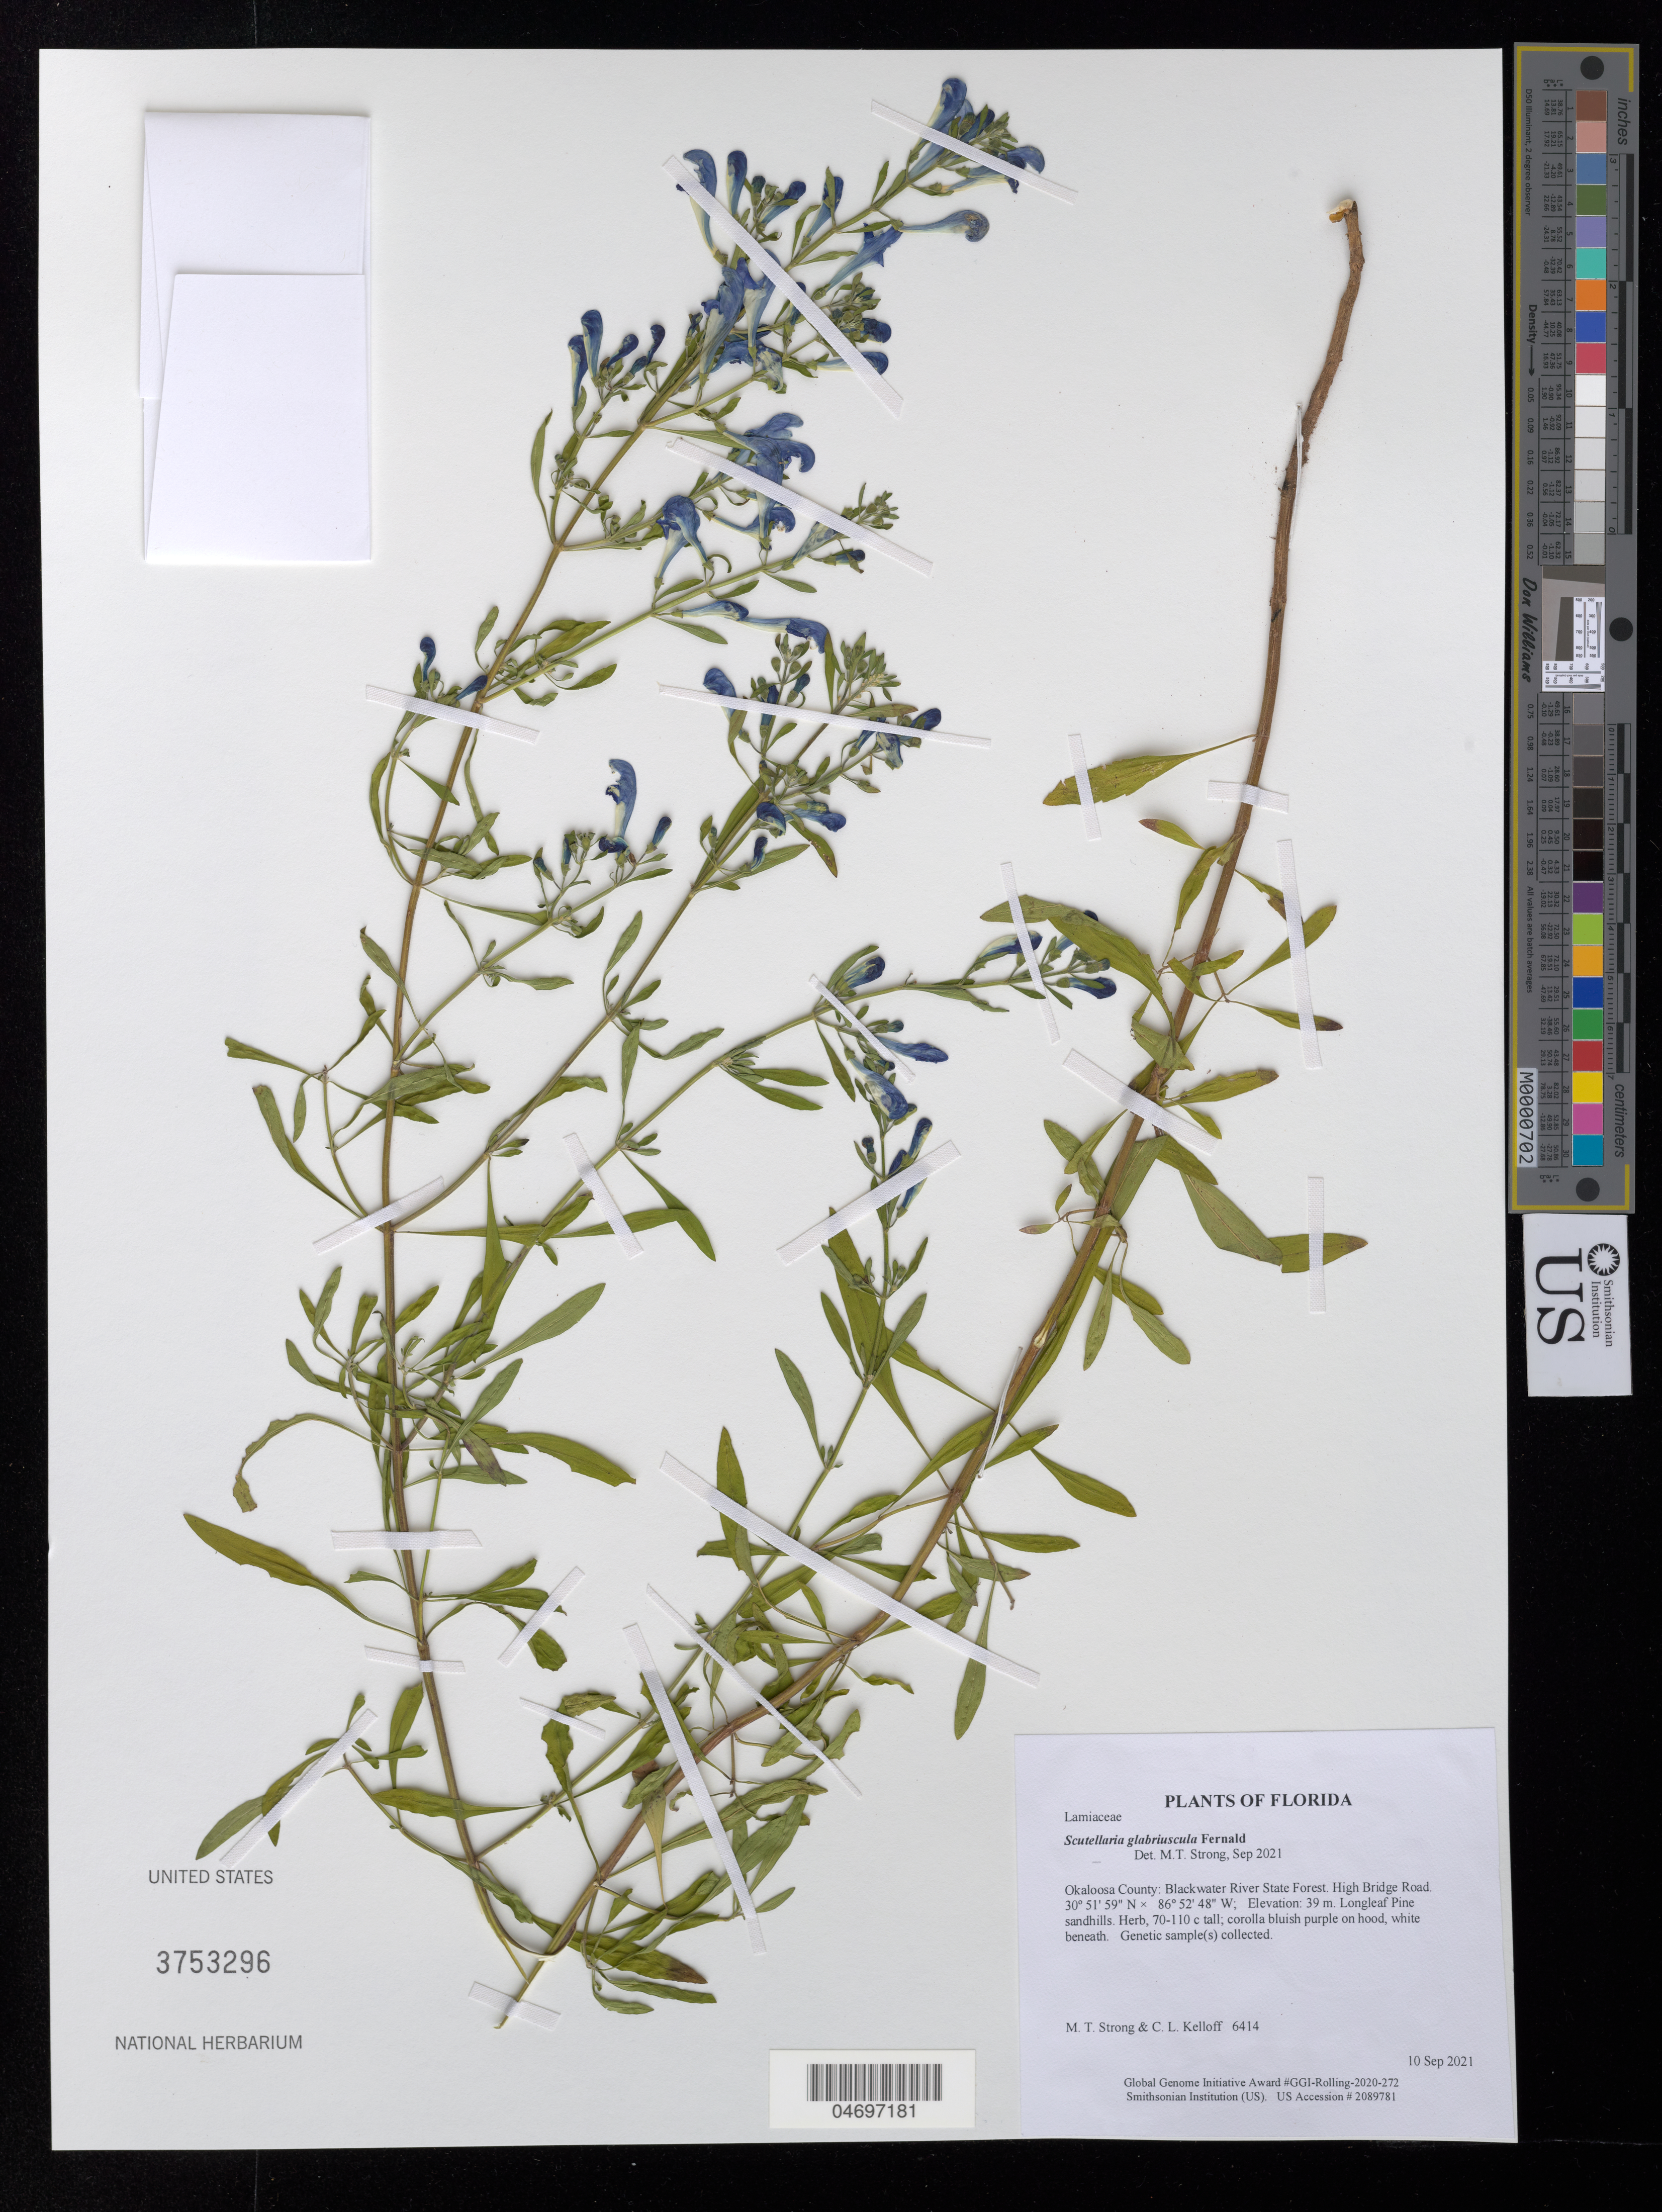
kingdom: Plantae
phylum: Tracheophyta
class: Magnoliopsida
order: Lamiales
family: Lamiaceae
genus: Scutellaria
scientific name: Scutellaria glabriuscula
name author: Fernald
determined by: Strong, Mark T.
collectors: M. T. Strong & C. L. Kelloff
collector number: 6414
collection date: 2021-09-10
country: United States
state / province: Florida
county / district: Okaloosa County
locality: Blackwater River State Forest. High Bridge Road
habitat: Longleaf Pine sandhills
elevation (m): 39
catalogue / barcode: US 3753296